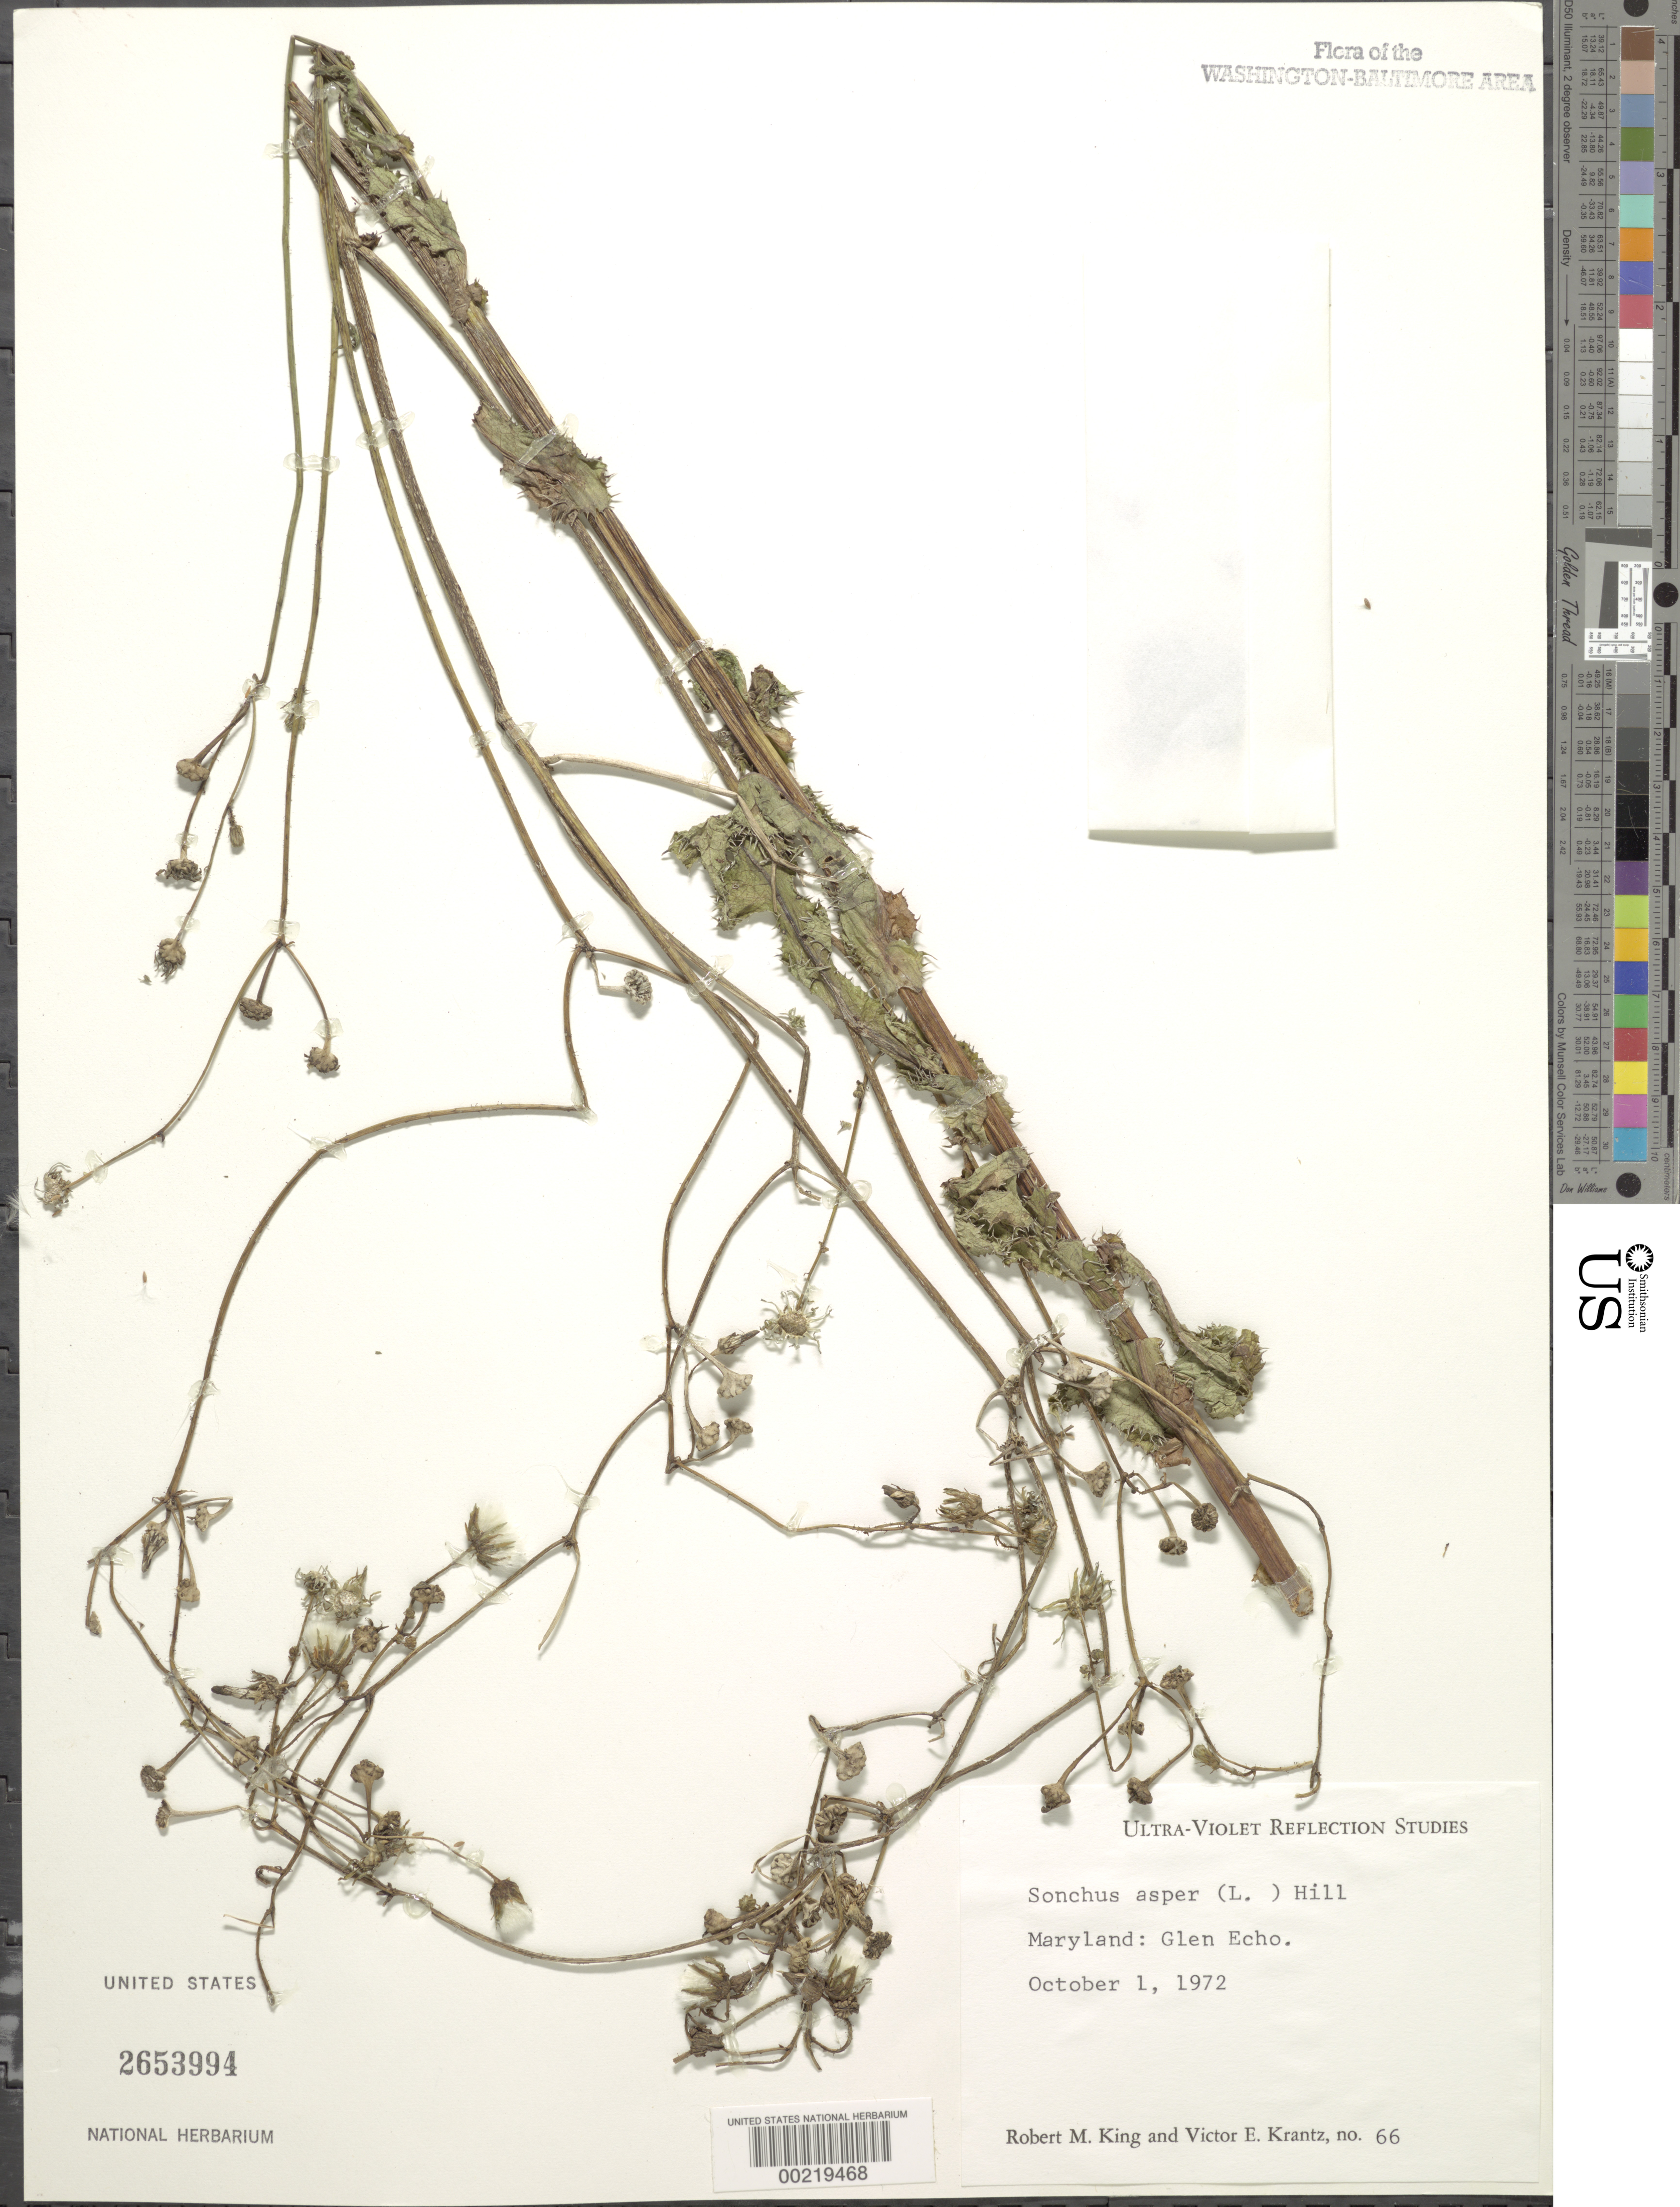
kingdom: Plantae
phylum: Tracheophyta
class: Magnoliopsida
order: Asterales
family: Asteraceae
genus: Sonchus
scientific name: Sonchus asper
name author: (L.) Hill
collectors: R. M. King & V. Krantz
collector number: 66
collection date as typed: -1 Oct 1972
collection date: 1972-10-01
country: United States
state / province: Maryland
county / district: Montgomery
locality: Glen Echo C. & O. Canal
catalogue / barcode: US 2653994